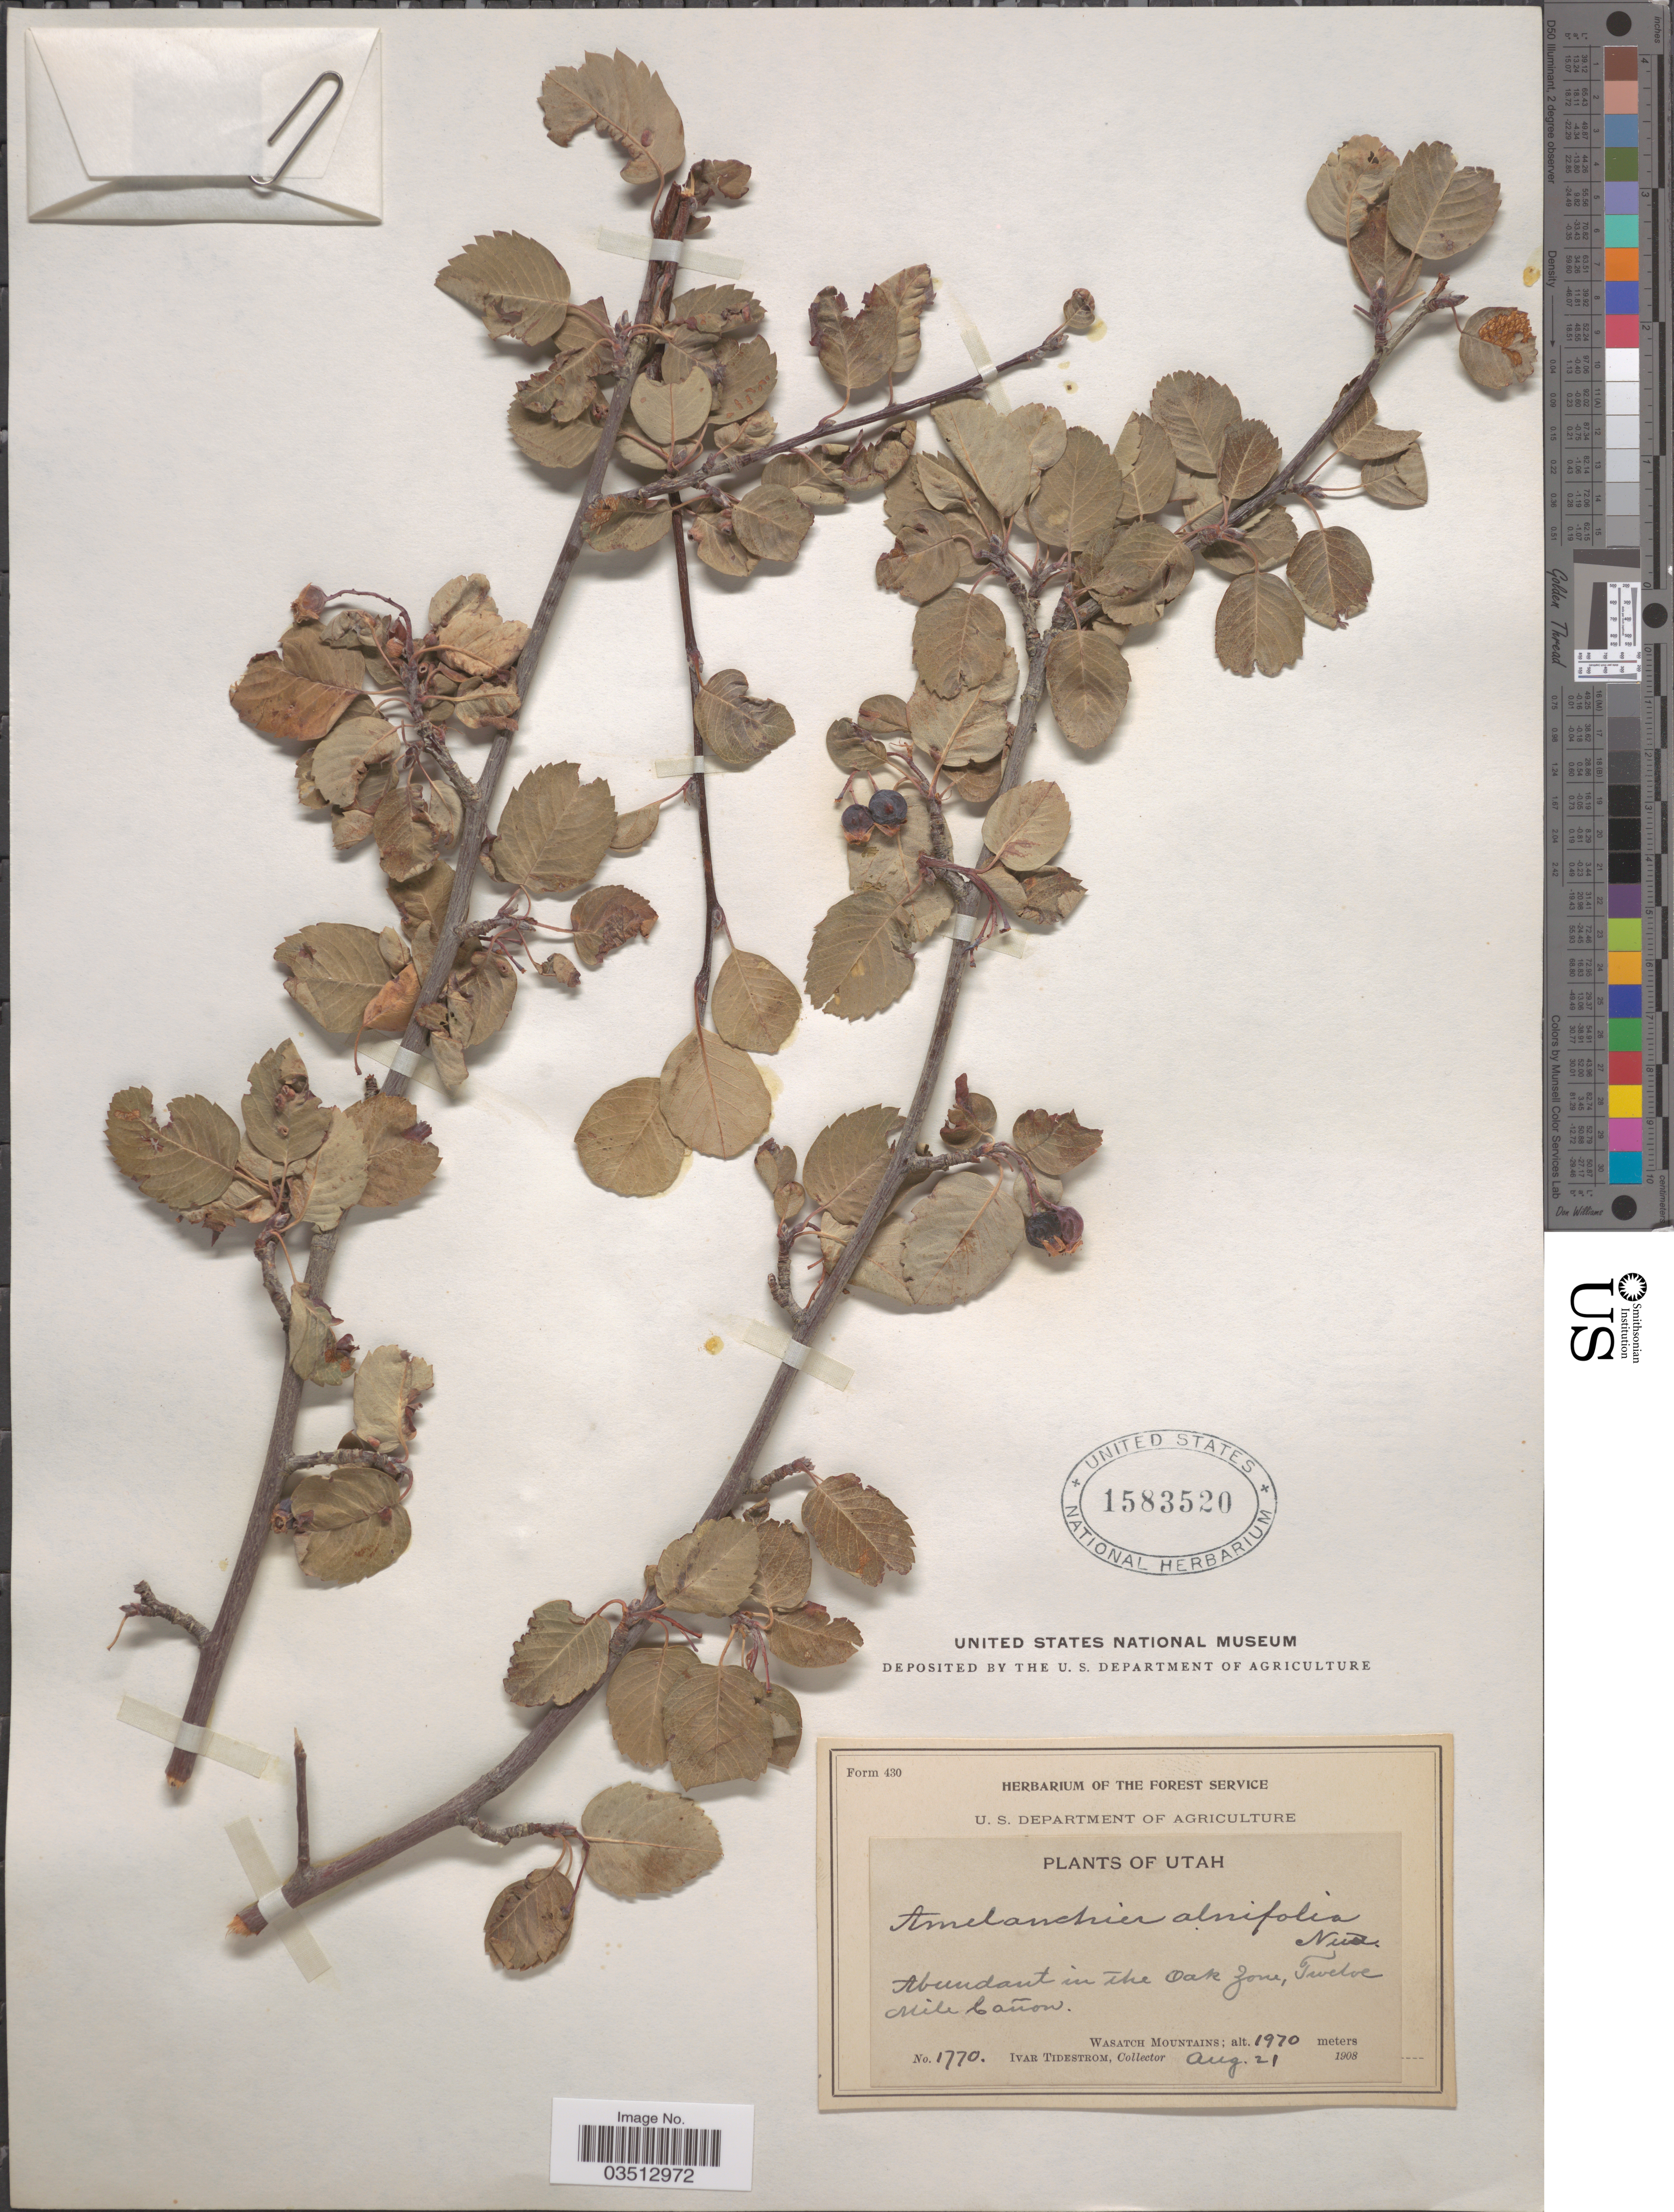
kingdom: Plantae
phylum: Tracheophyta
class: Magnoliopsida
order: Rosales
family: Rosaceae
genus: Amelanchier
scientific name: Amelanchier sp.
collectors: I. F. Tidestrom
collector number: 1770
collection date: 1908-08-21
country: United States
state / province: Utah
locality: Oak Zone, Twelve Mile Cañon. Wasatch Mountains.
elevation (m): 1970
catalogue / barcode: US 1583520